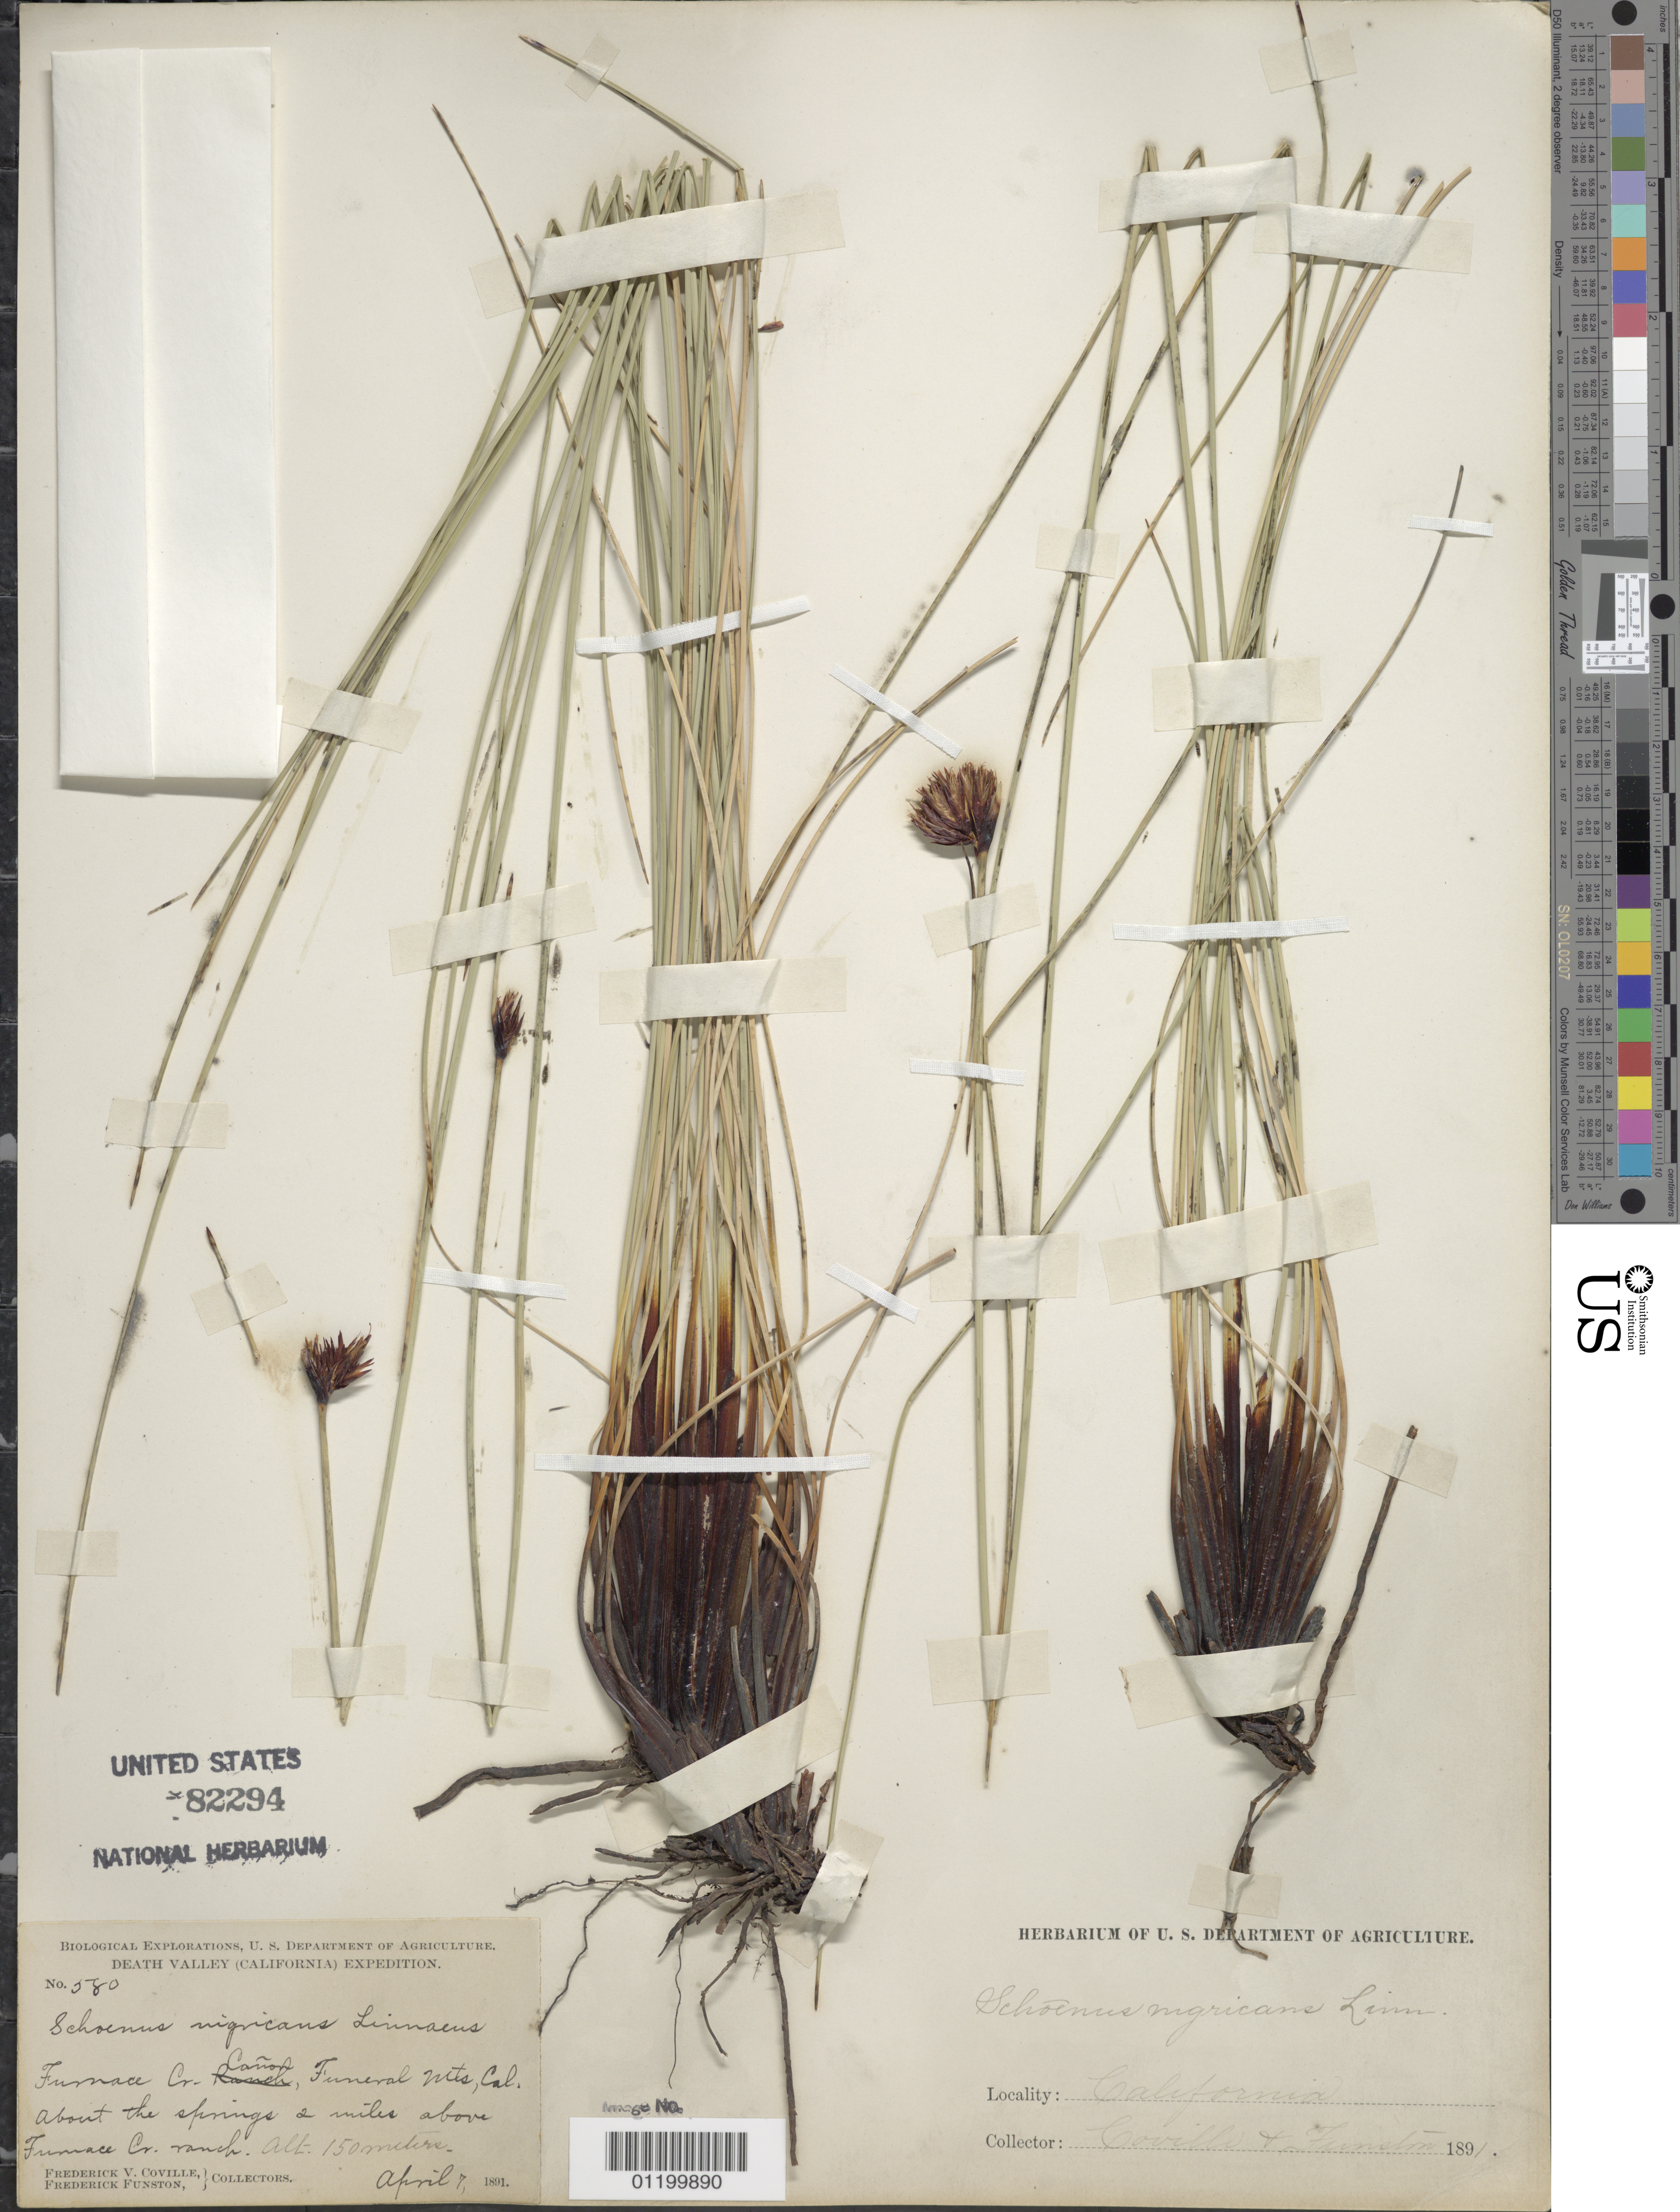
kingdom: Plantae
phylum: Tracheophyta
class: Liliopsida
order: Poales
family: Cyperaceae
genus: Schoenus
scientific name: Schoenus nigricans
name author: L.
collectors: F. V. Coville & F. Funston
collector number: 580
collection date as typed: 07 Apr 1891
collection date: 1891-04-07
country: United States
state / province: California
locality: Furnace Creek Canyon, Funeral Mts.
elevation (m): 150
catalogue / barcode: US 82294